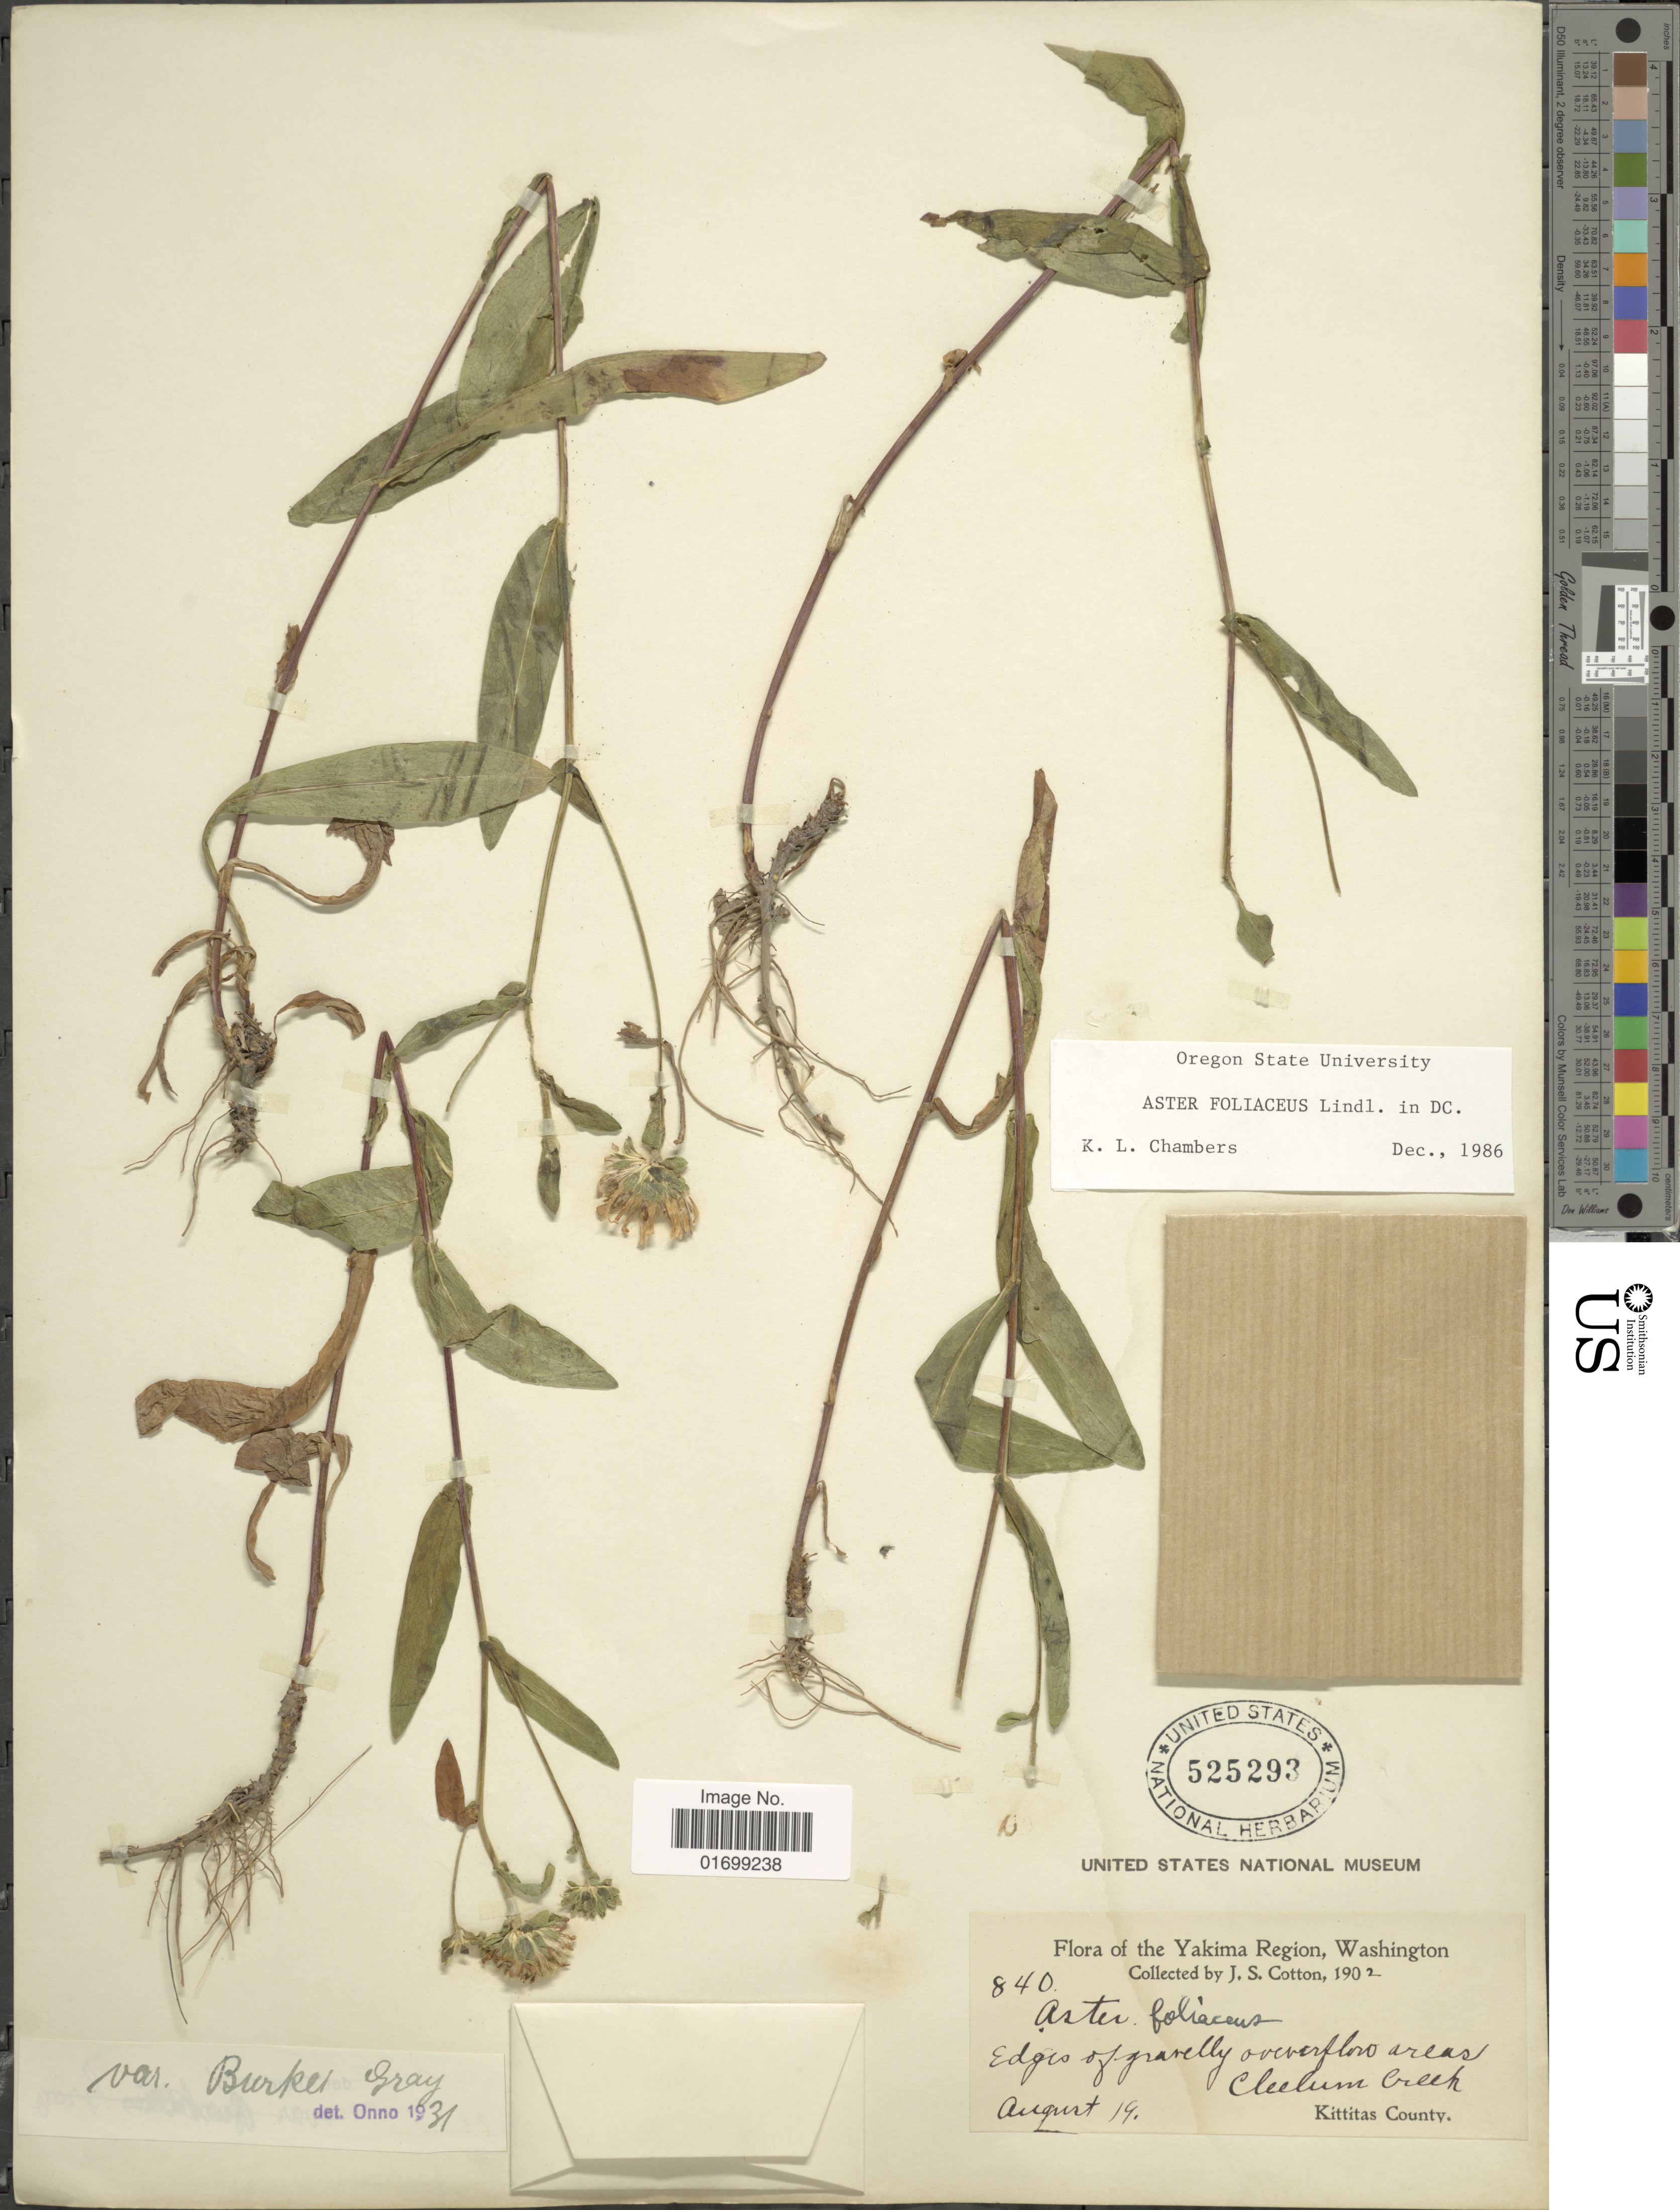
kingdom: Plantae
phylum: Tracheophyta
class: Magnoliopsida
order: Asterales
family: Asteraceae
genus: Symphyotrichum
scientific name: Symphyotrichum foliaceum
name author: (Lindl. ex DC.) G.L. Nesom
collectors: J. S. Cotton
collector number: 840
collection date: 1902-08-19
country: United States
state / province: Washington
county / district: Yakima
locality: Yakima Region, edges of gravelly overflow areas, Cleelum Creek.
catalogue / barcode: US 525293